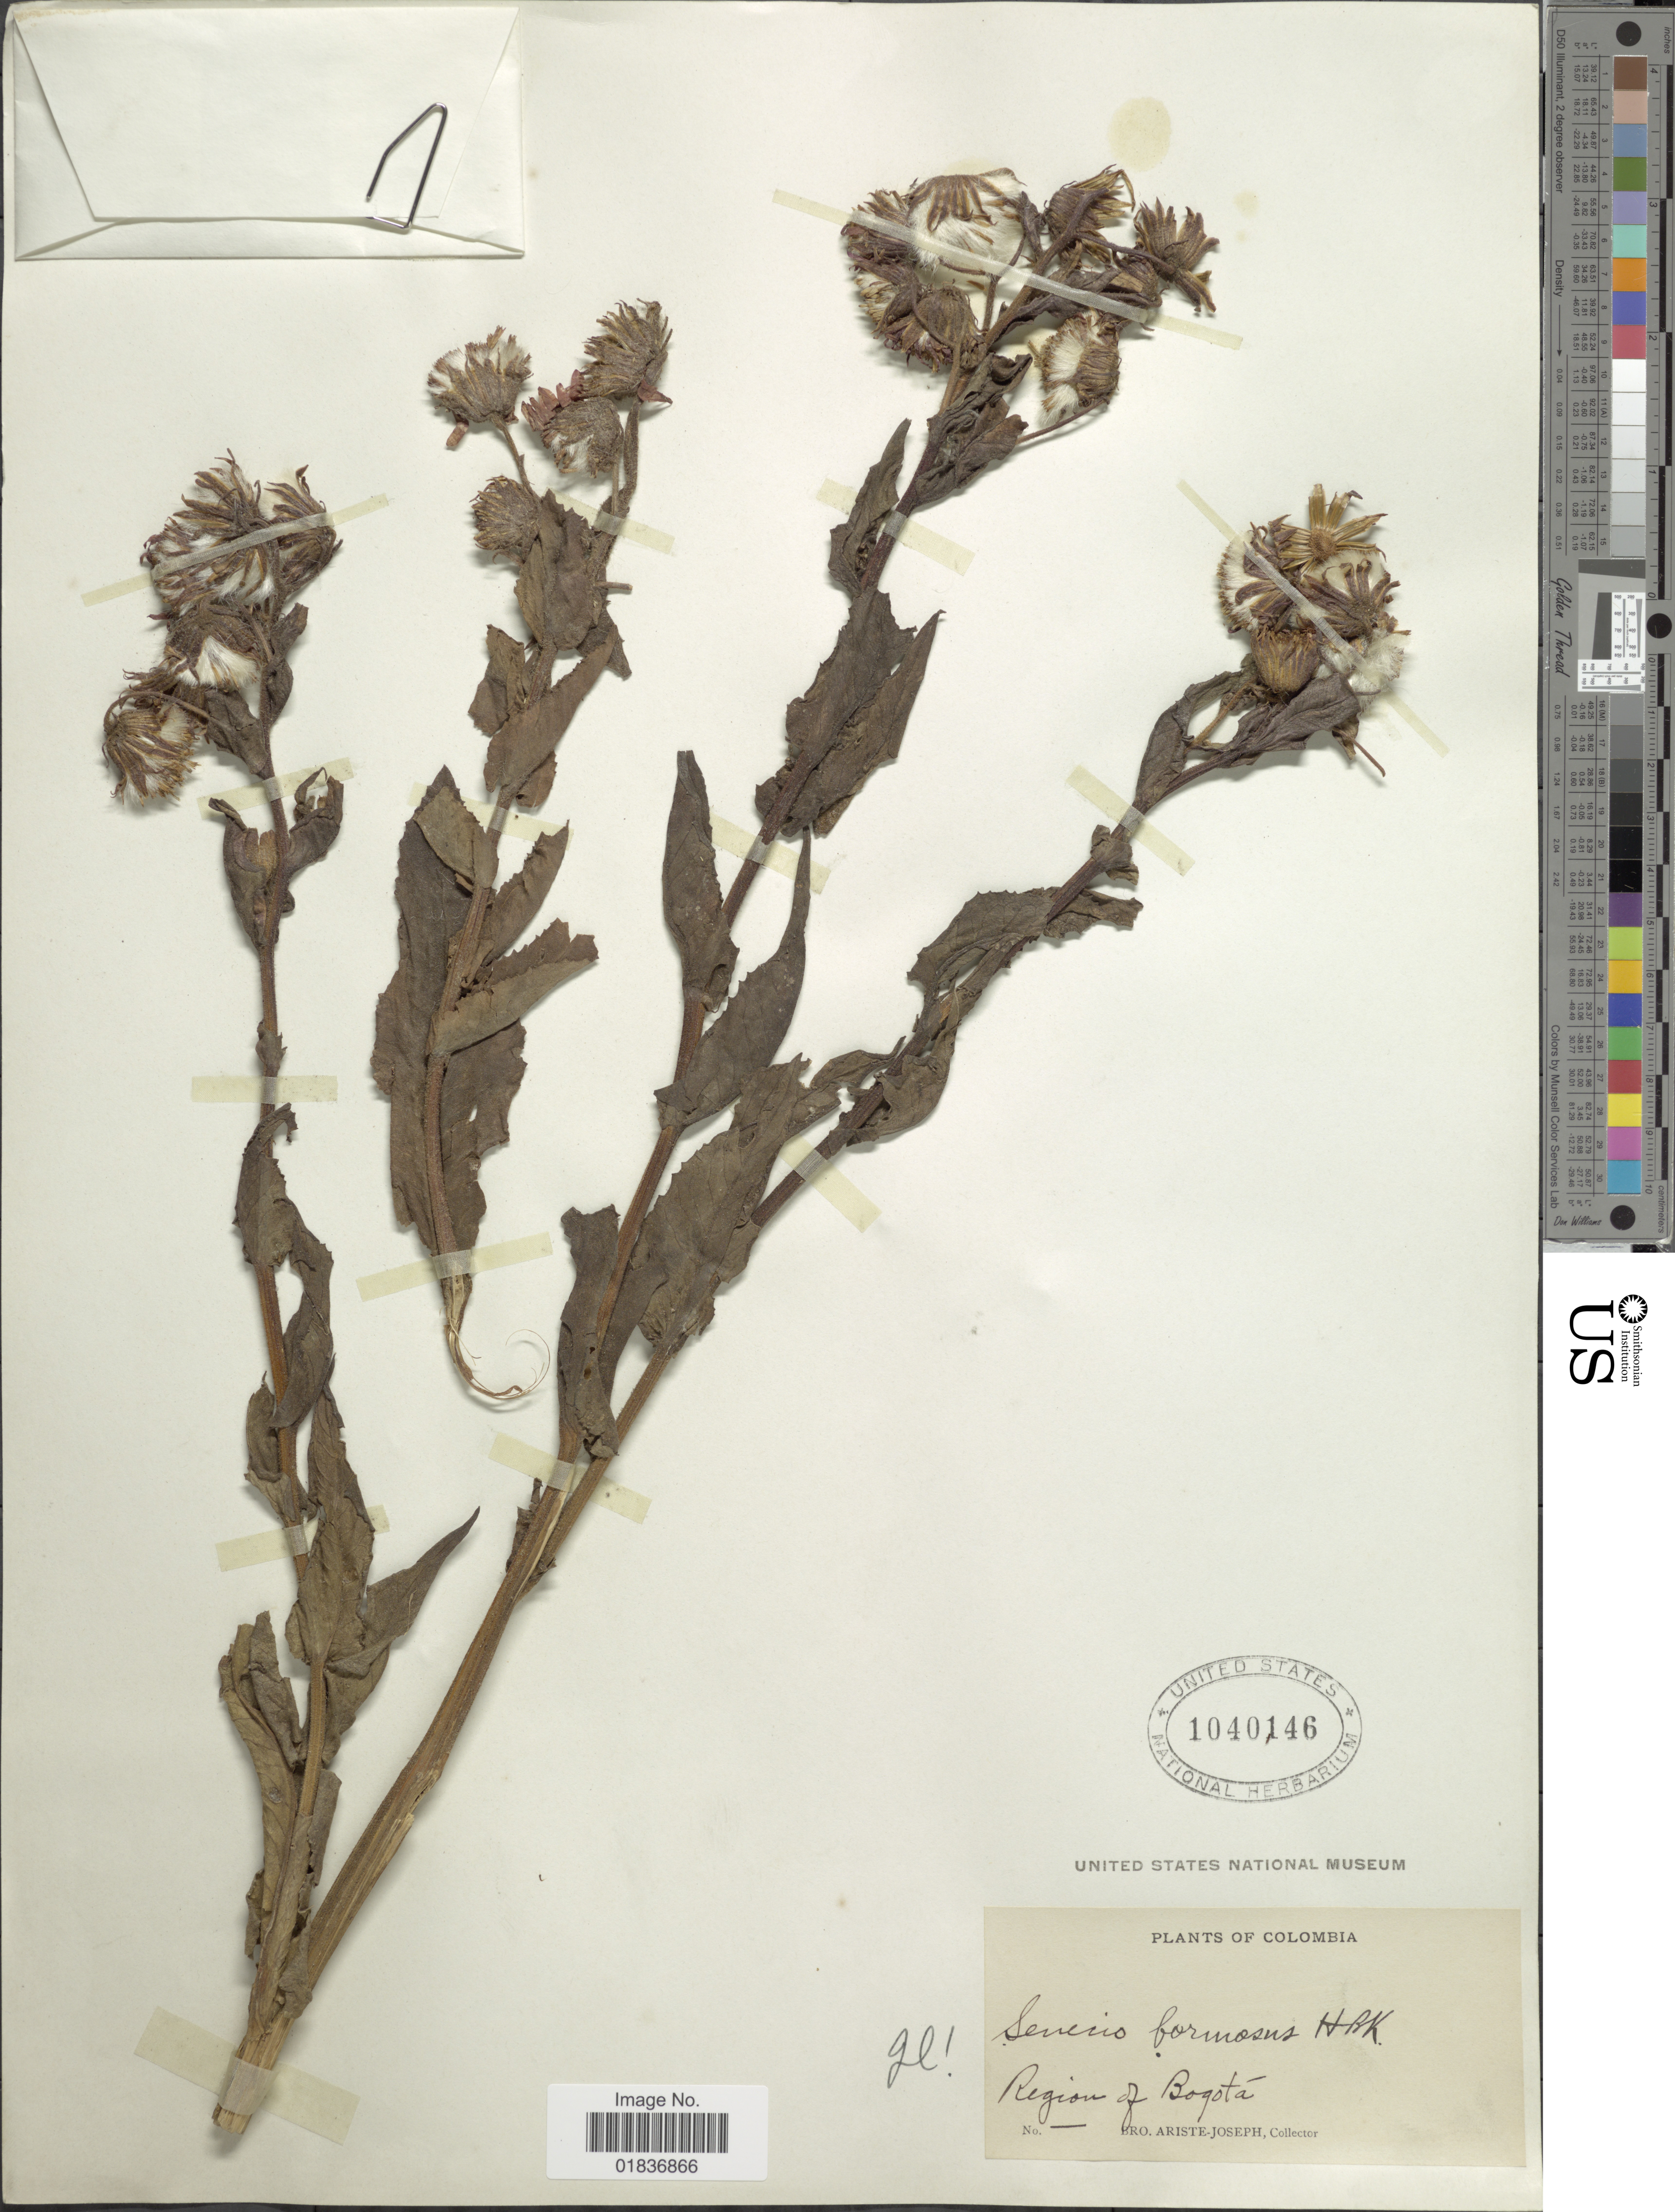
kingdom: Plantae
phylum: Tracheophyta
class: Magnoliopsida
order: Asterales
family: Asteraceae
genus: Senecio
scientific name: Senecio wedglacialis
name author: Cuatrec.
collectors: Bro. Ariste-Joseph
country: Colombia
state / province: Bogota D.C.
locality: Region of Bogota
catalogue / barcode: US 1040146